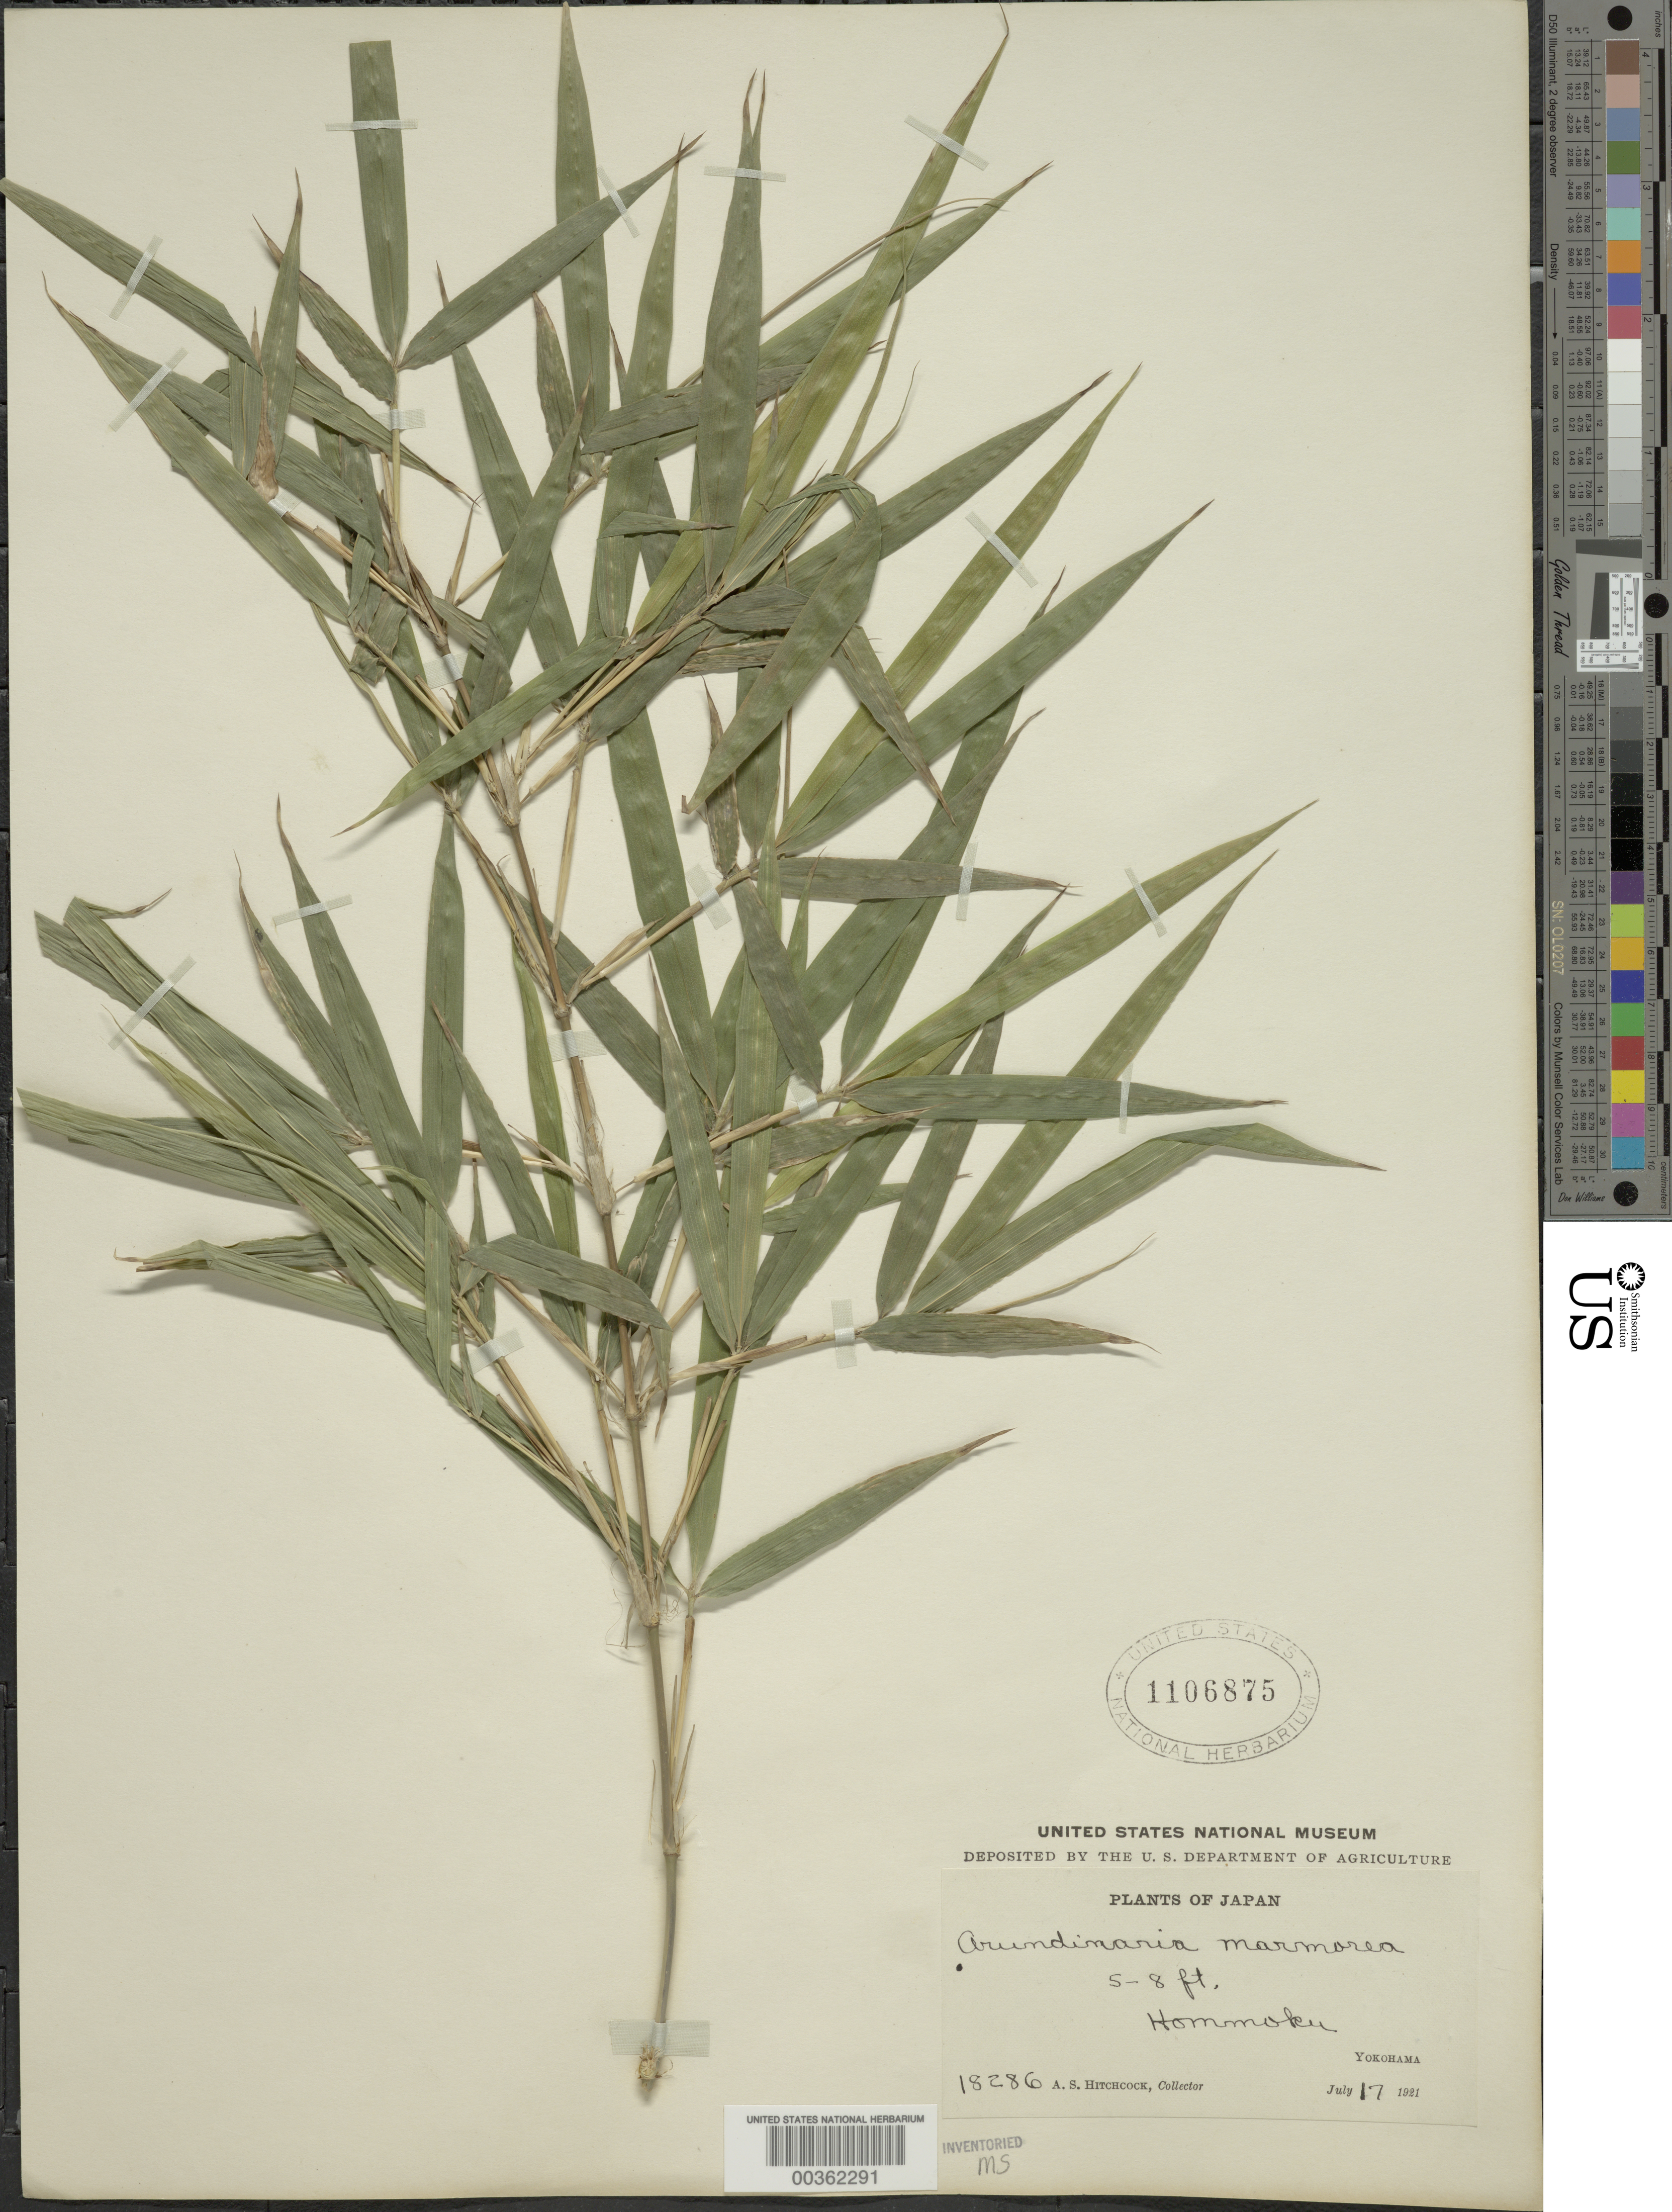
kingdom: Plantae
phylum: Tracheophyta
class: Liliopsida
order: Poales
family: Poaceae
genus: Chimonobambusa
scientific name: Chimonobambusa marmorea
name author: Makino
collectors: A. S. Hitchcock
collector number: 18286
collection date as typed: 17 Jul 1921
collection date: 1921-07-17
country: Japan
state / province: Kanagawa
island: Honshu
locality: Hommoku, yokohama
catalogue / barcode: US 1106875